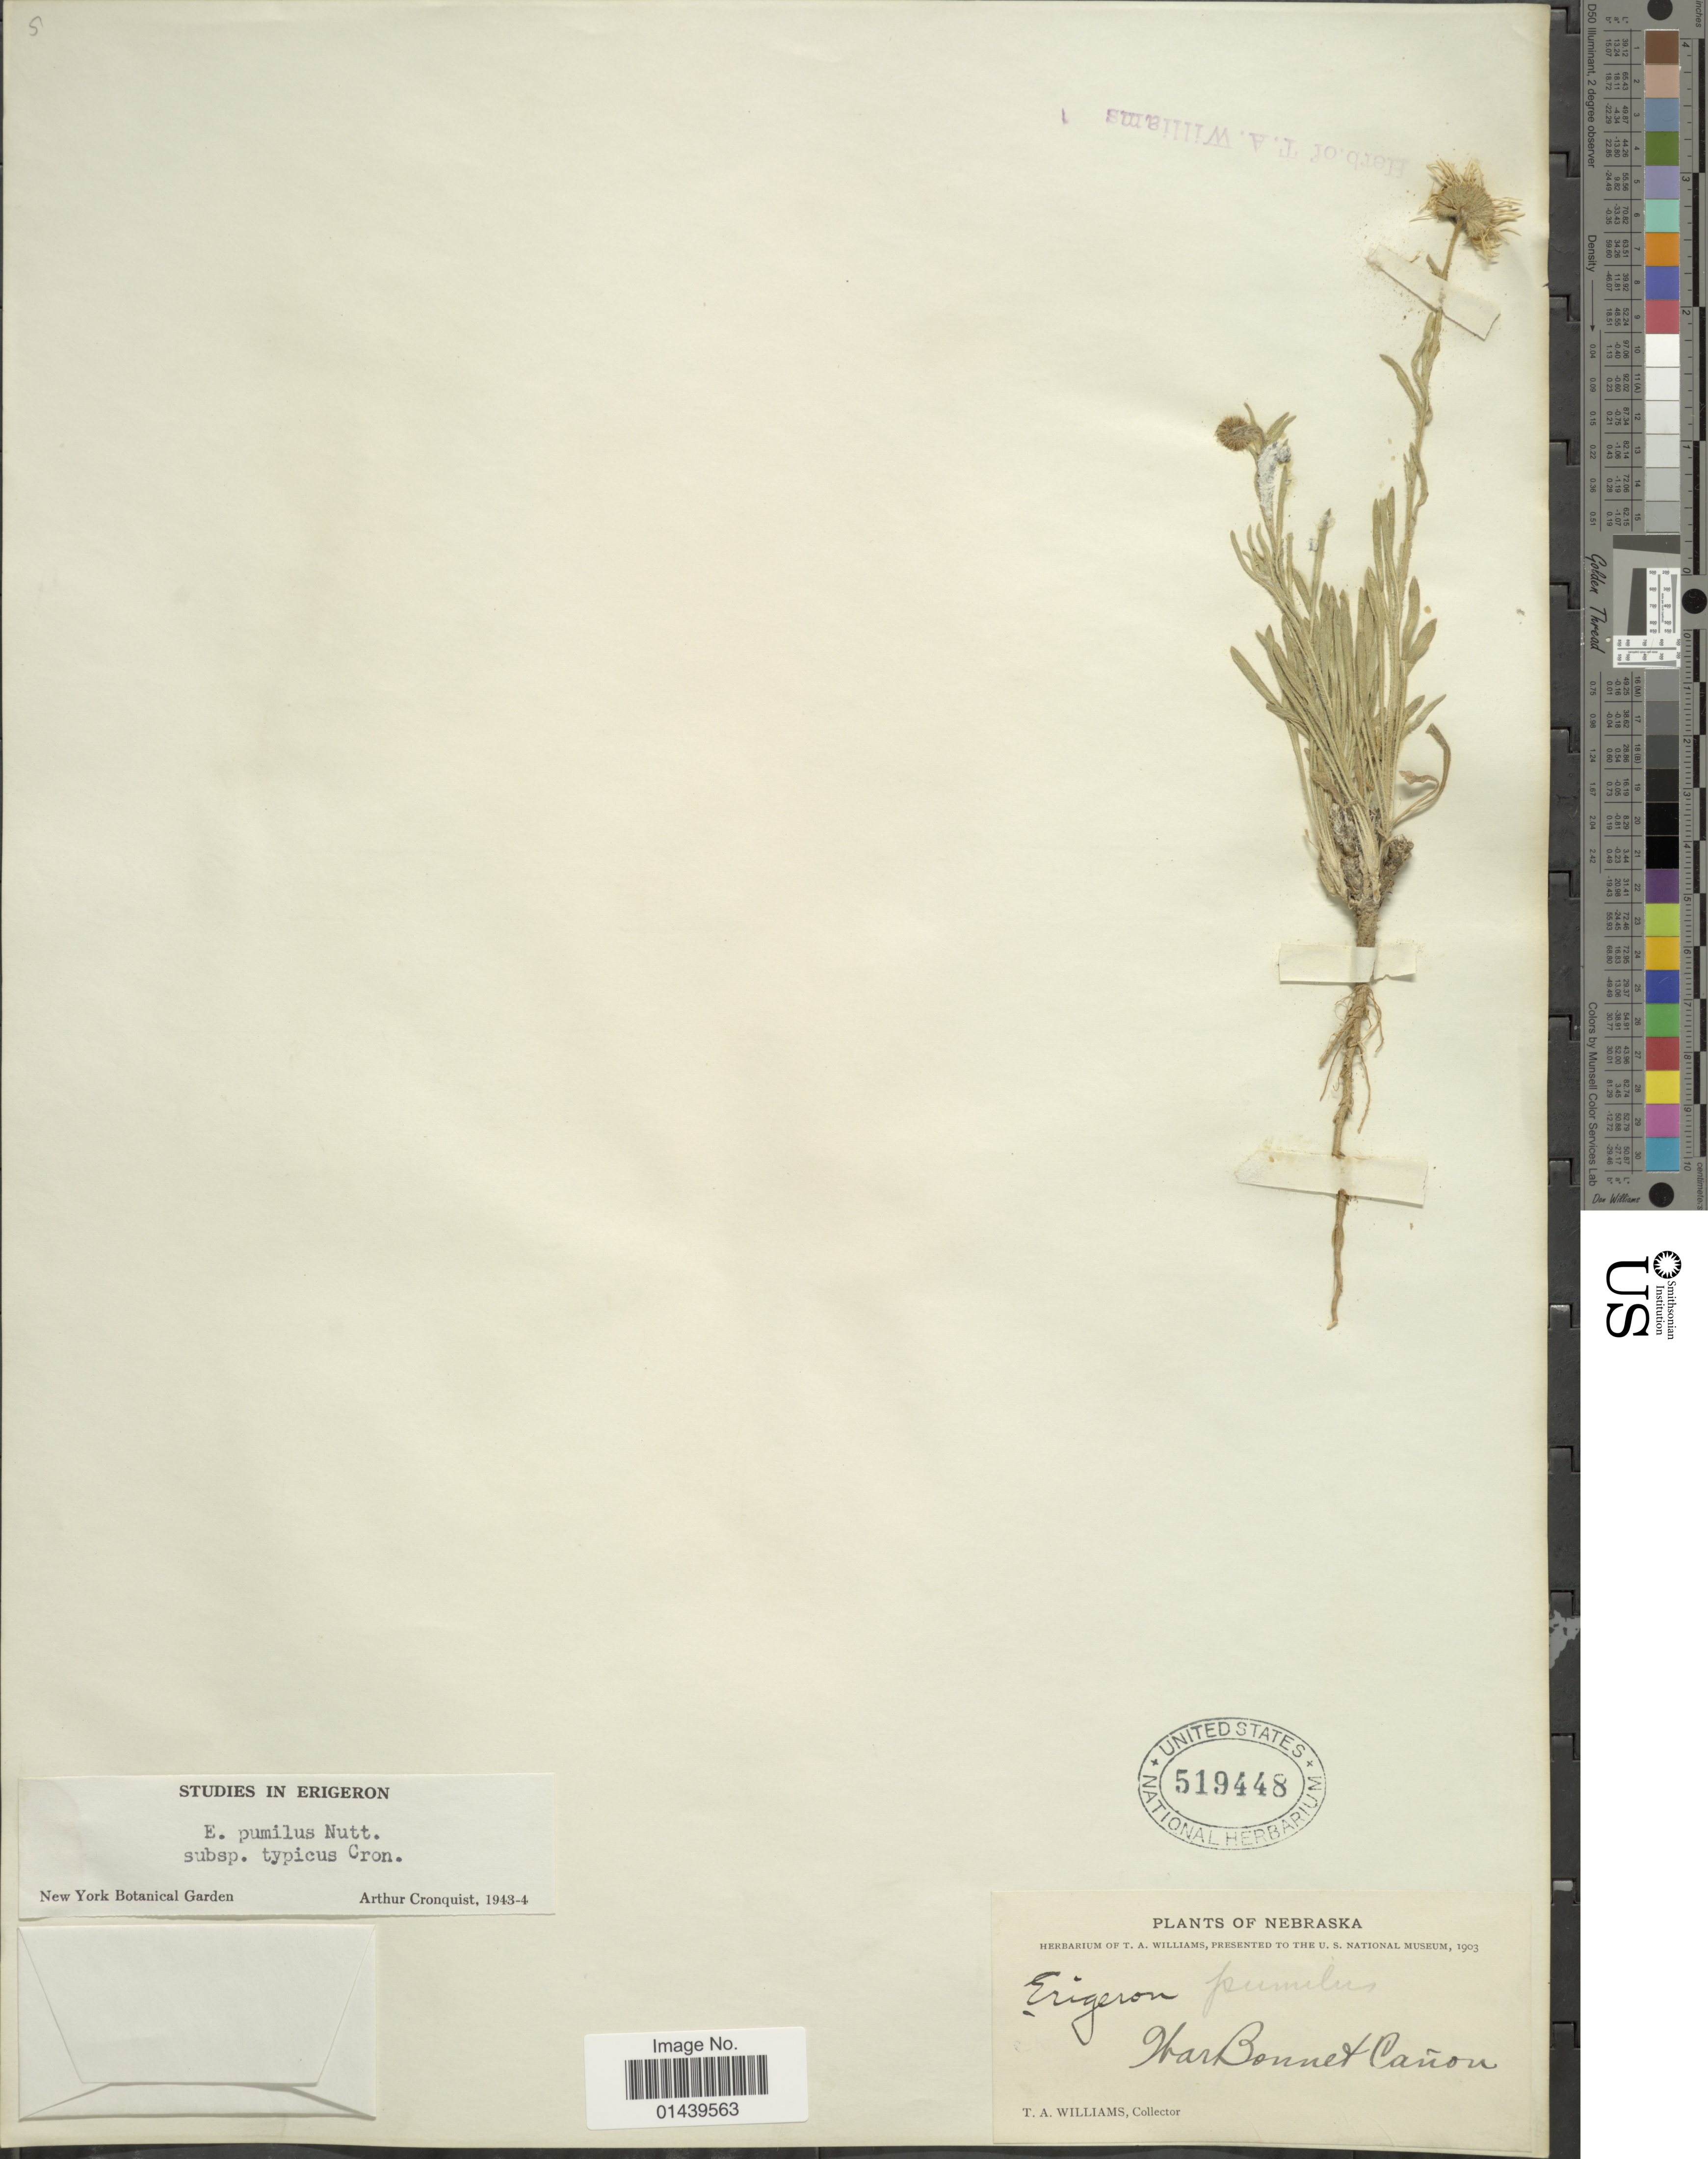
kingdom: Plantae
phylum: Tracheophyta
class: Magnoliopsida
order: Asterales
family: Asteraceae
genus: Erigeron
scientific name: Erigeron pumilus subsp. pumilus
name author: Nutt.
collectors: T. A. Williams (herbarium)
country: United States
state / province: Nebraska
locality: War Bonnet Cañon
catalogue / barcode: US 519448